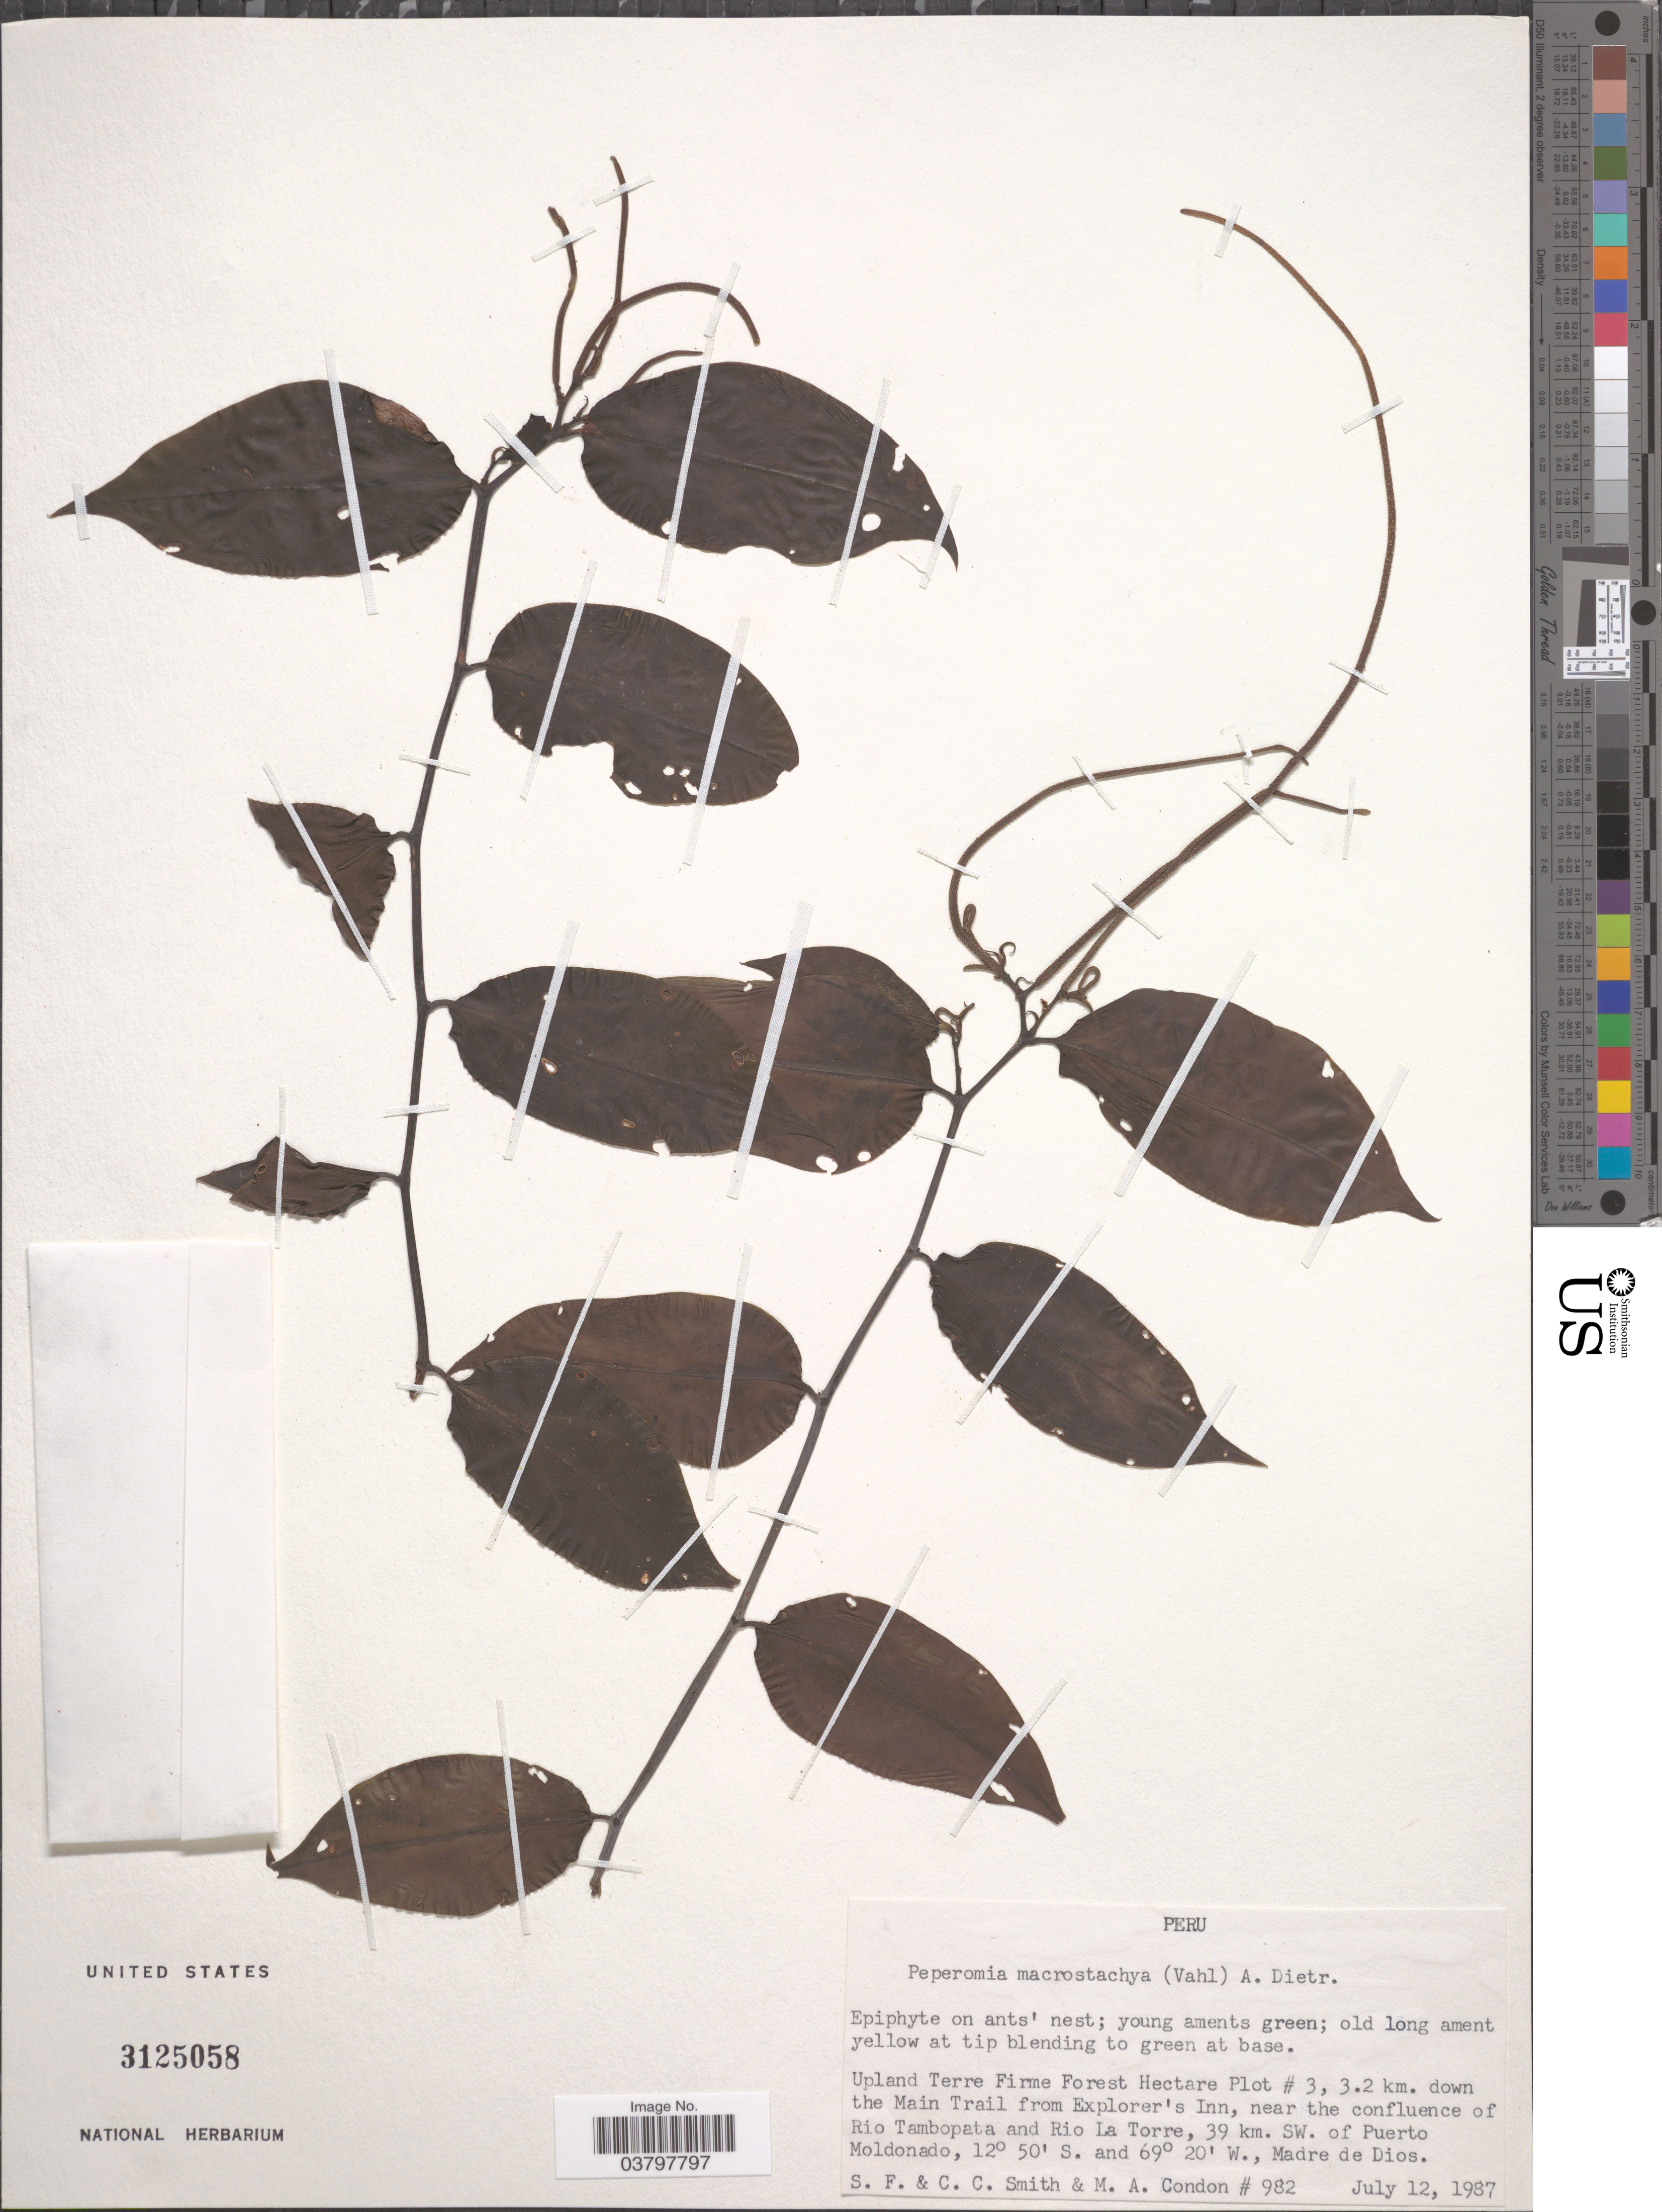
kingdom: Plantae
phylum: Tracheophyta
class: Magnoliopsida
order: Piperales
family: Piperaceae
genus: Peperomia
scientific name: Peperomia macrostachya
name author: (Vahl) A. Dietr.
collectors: S.F. Smith, C. C. Smith & M. Condon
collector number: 982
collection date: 1987-07-12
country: Peru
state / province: Madre de Dios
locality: Upland Terre Firme Forest Hectare Plot # 3, 3.2 km. down the Main Trail from Explorer's Inn, near the confluence of Rio Tambopata and Rio La Torre, 39 km. SW. of Puerto Moldonado.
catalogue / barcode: US 3125058